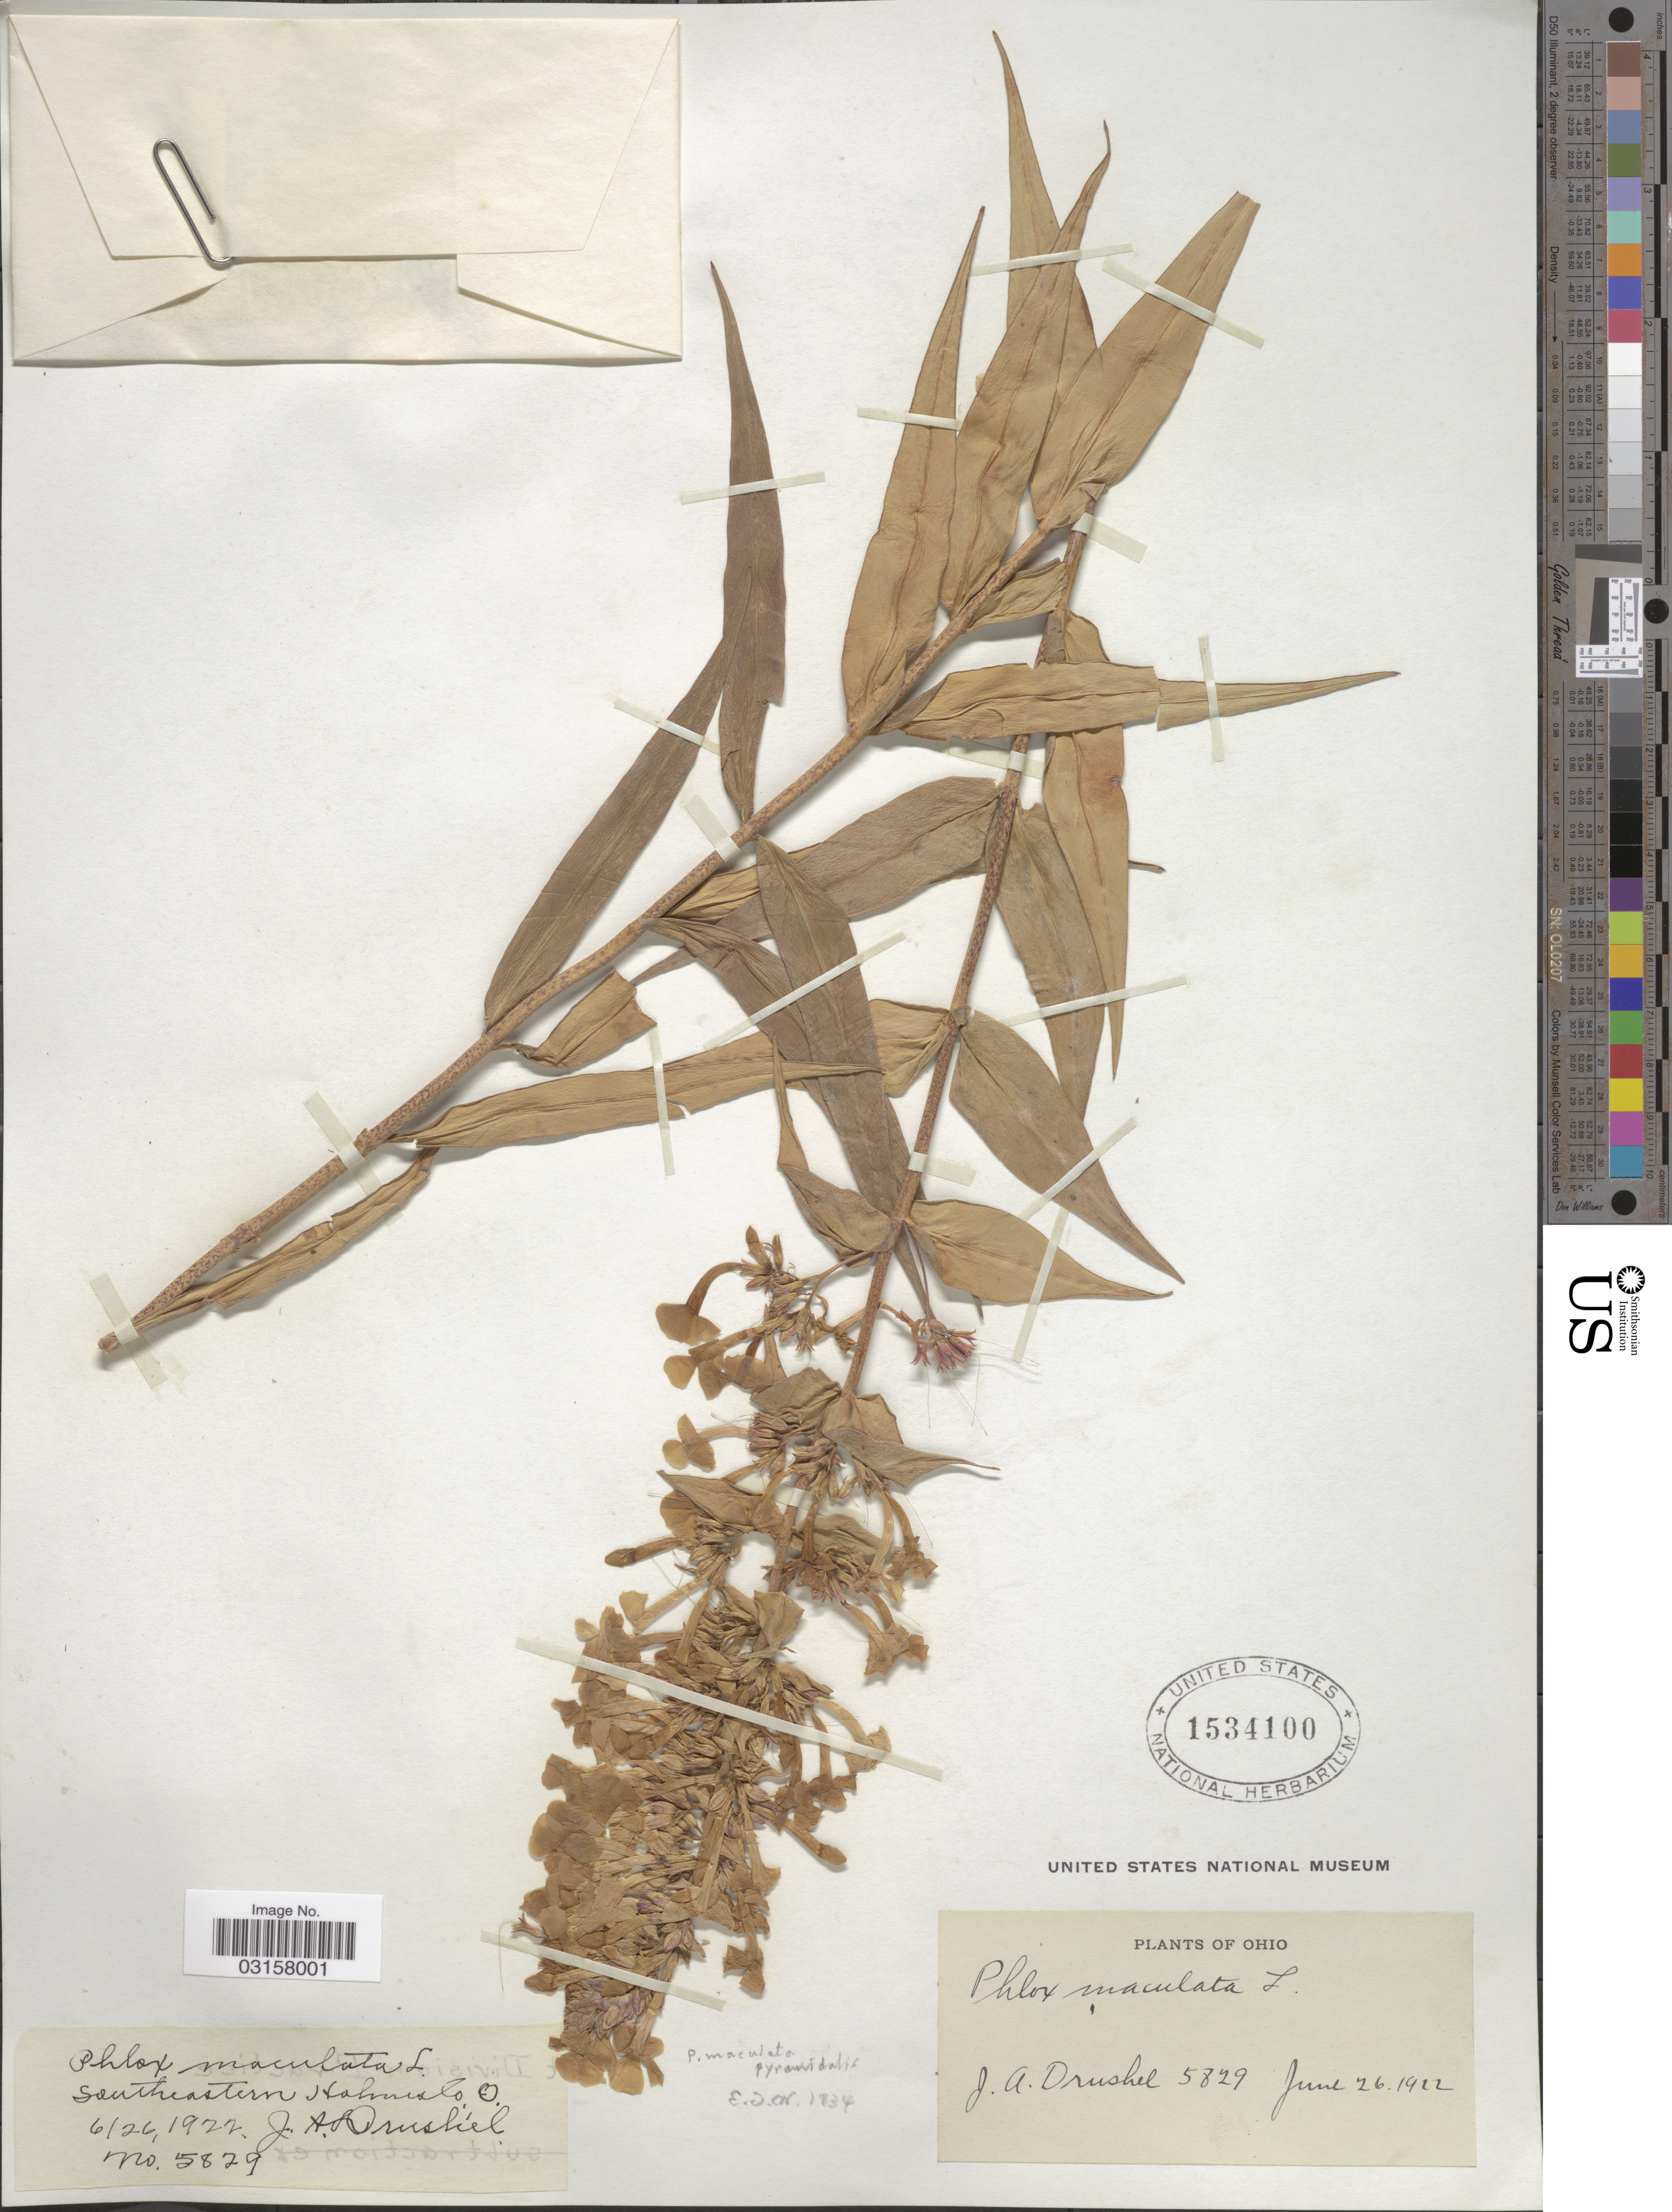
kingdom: Plantae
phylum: Tracheophyta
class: Magnoliopsida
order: Ericales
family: Polemoniaceae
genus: Phlox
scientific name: Phlox x pyramidalis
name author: (Sm.) Wherry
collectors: J. A. Drushel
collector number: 5829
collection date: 1922-06-26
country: United States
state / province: Ohio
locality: Southeastern Holmes Co.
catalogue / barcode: US 1534100